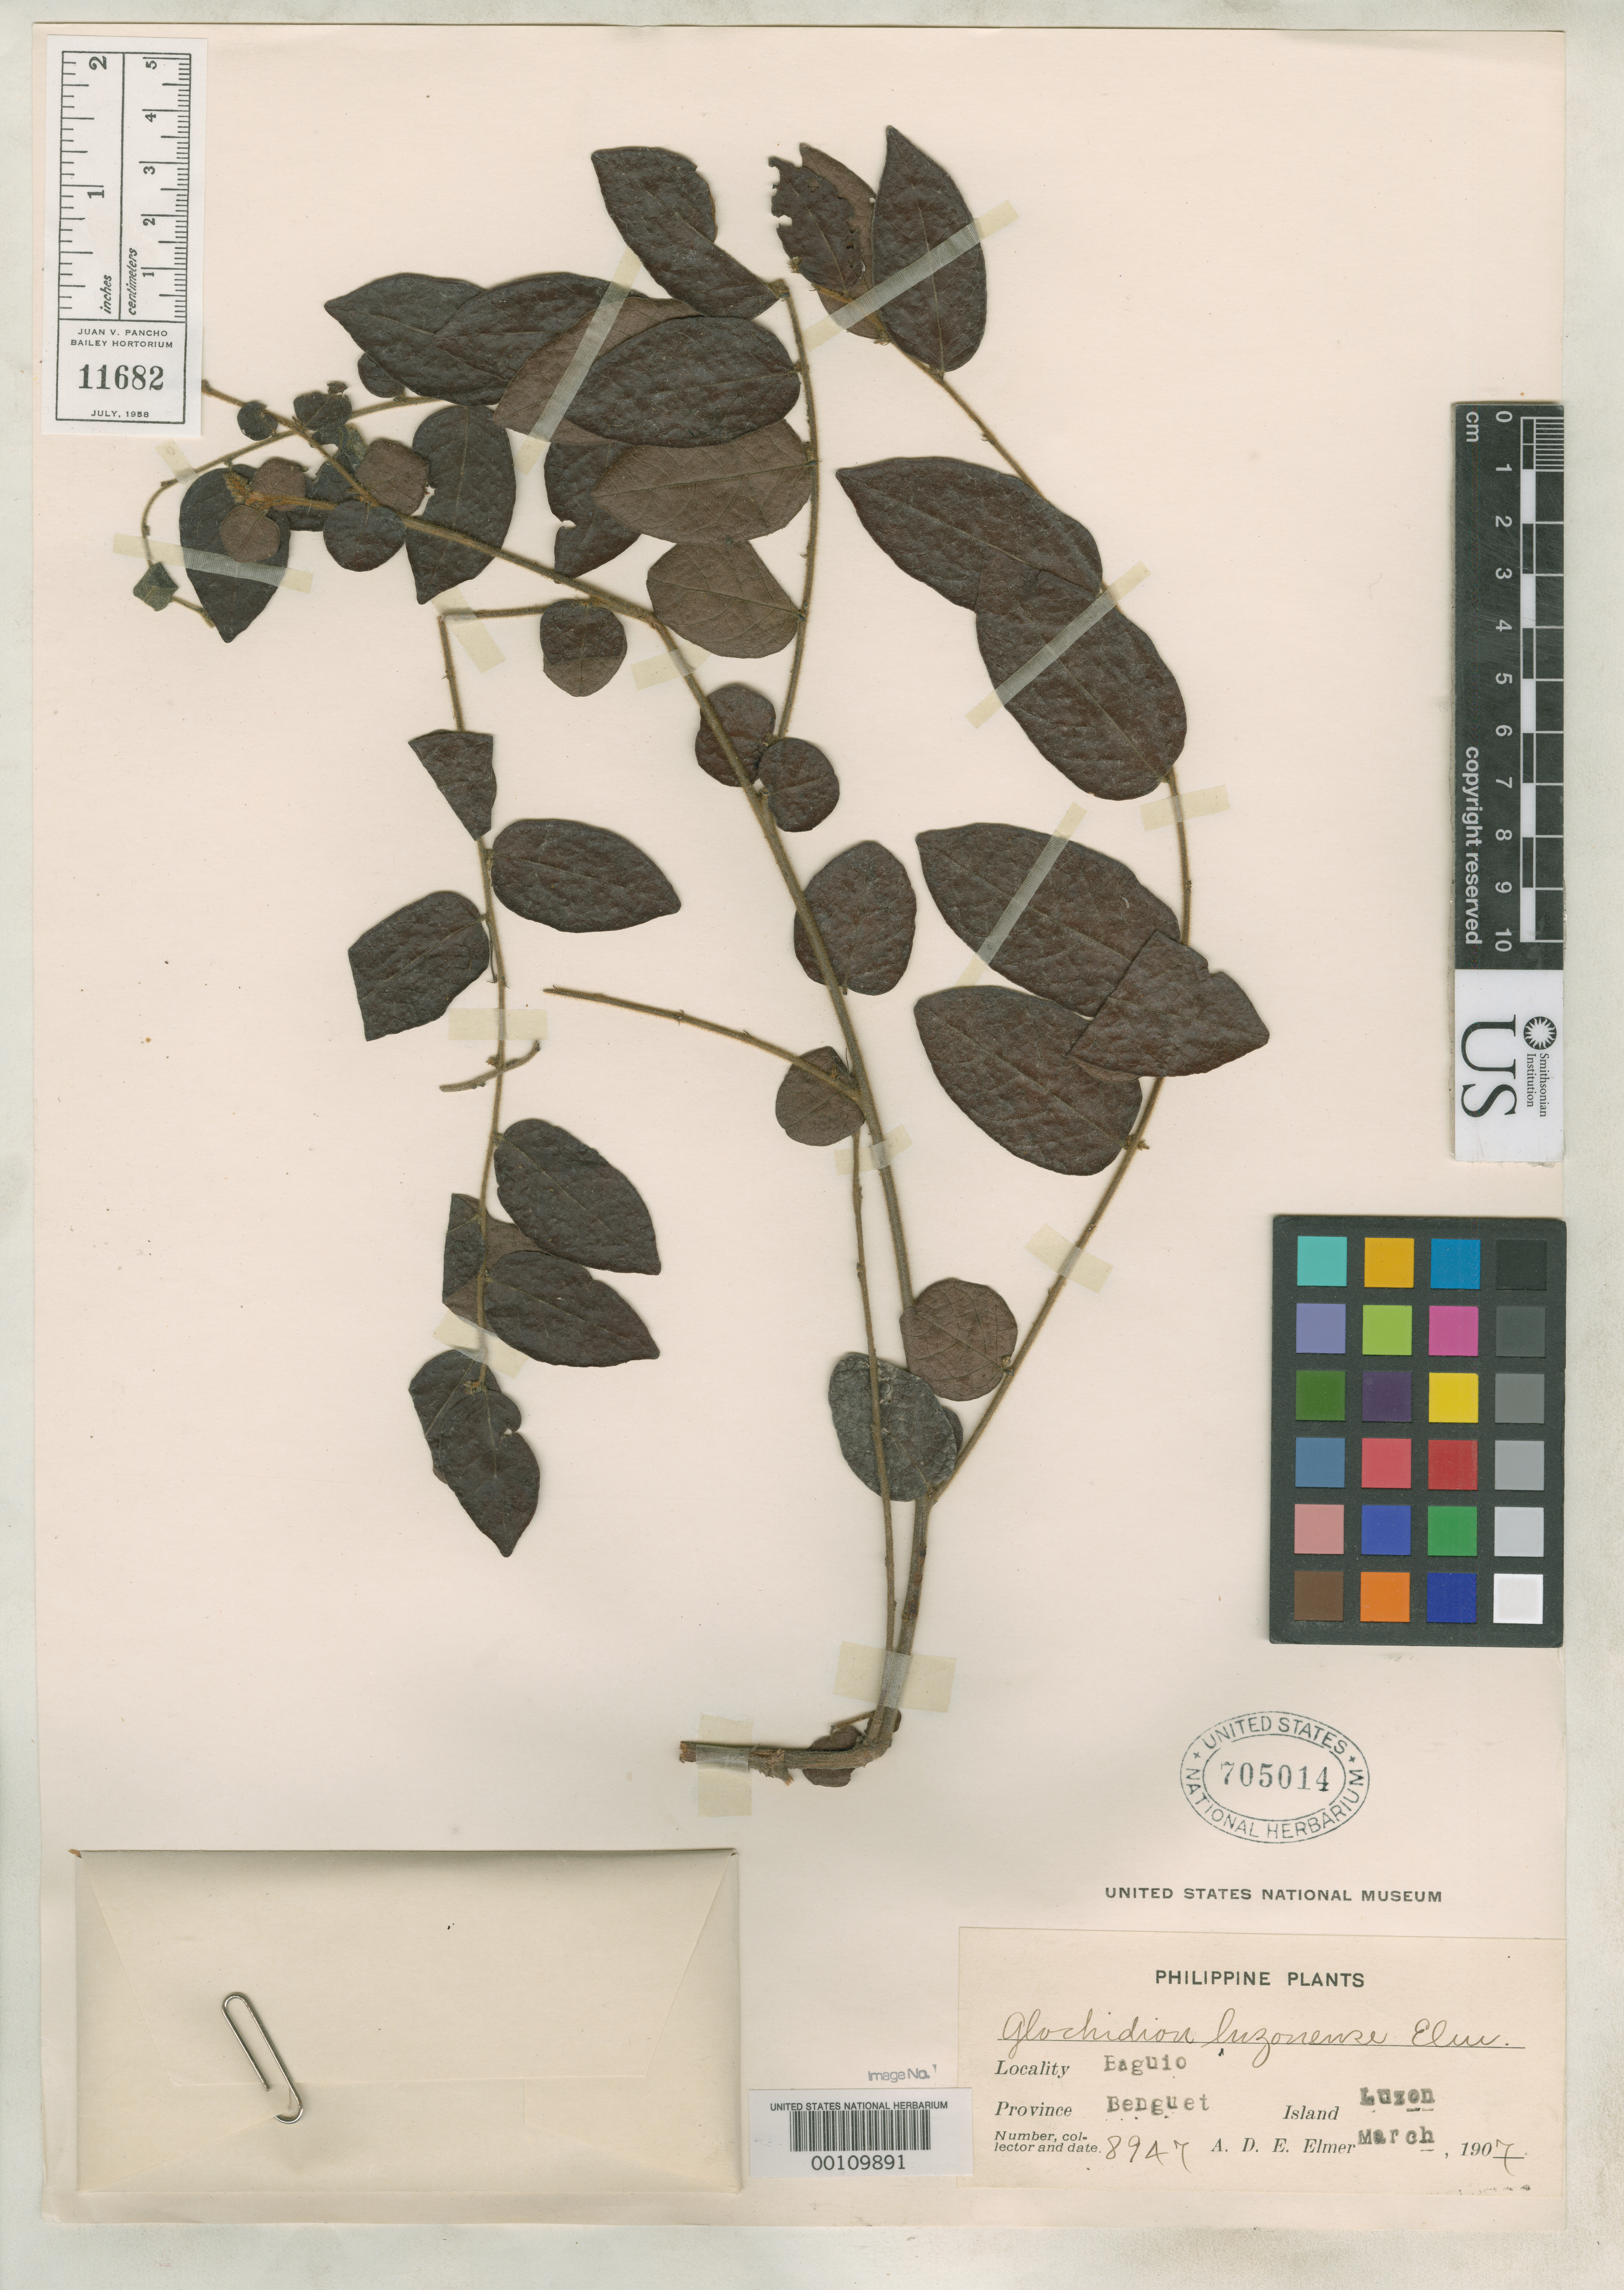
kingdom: Plantae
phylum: Tracheophyta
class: Magnoliopsida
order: Malpighiales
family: Phyllanthaceae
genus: Glochidion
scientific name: Glochidion luzonense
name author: Elmer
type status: Isotype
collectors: A. D. E. Elmer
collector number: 8947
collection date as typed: Mar 1907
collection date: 1907-03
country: Philippines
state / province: Cordillera (Administrative Region)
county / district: Benguet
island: Luzon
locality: Baguio.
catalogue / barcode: US 705014